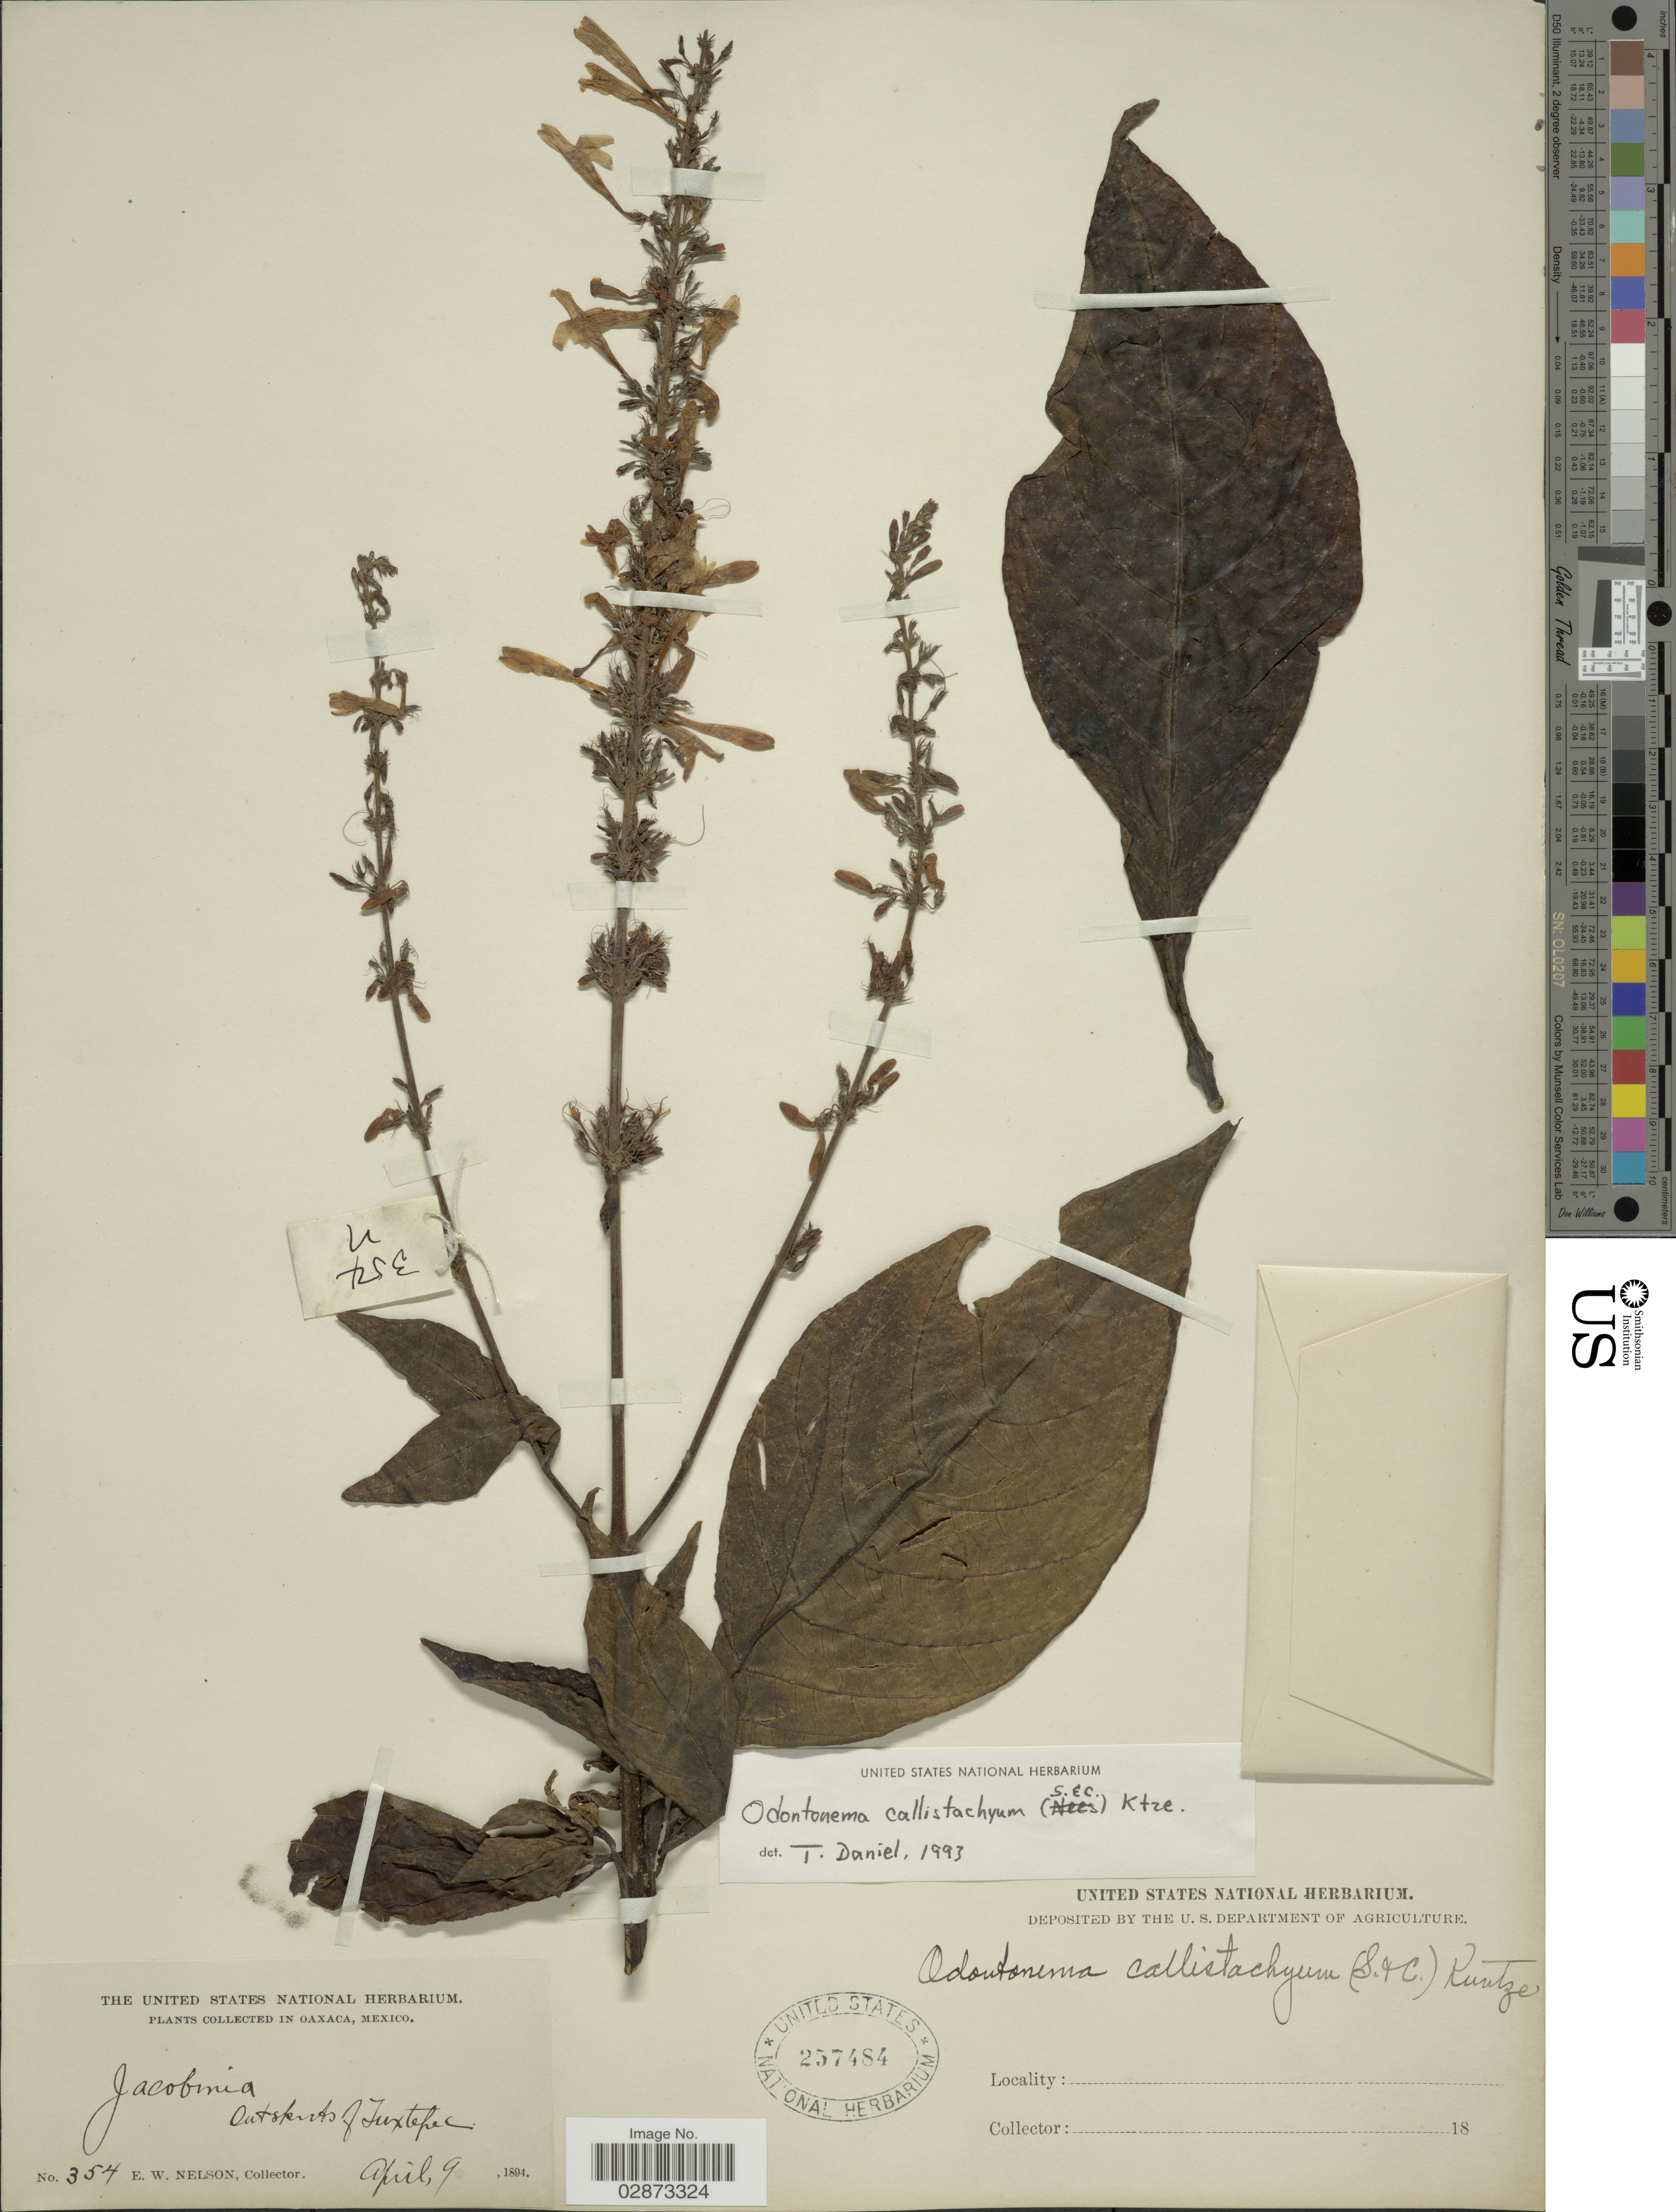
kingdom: Plantae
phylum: Tracheophyta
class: Magnoliopsida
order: Lamiales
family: Acanthaceae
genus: Odontonema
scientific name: Odontonema callistachyum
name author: (Schltdl. & Cham.) Kuntze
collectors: E. W. Nelson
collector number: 354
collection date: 1894-04-09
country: Mexico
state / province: Oaxaca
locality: Outskirts of Tuxtepec.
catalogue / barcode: US 257484